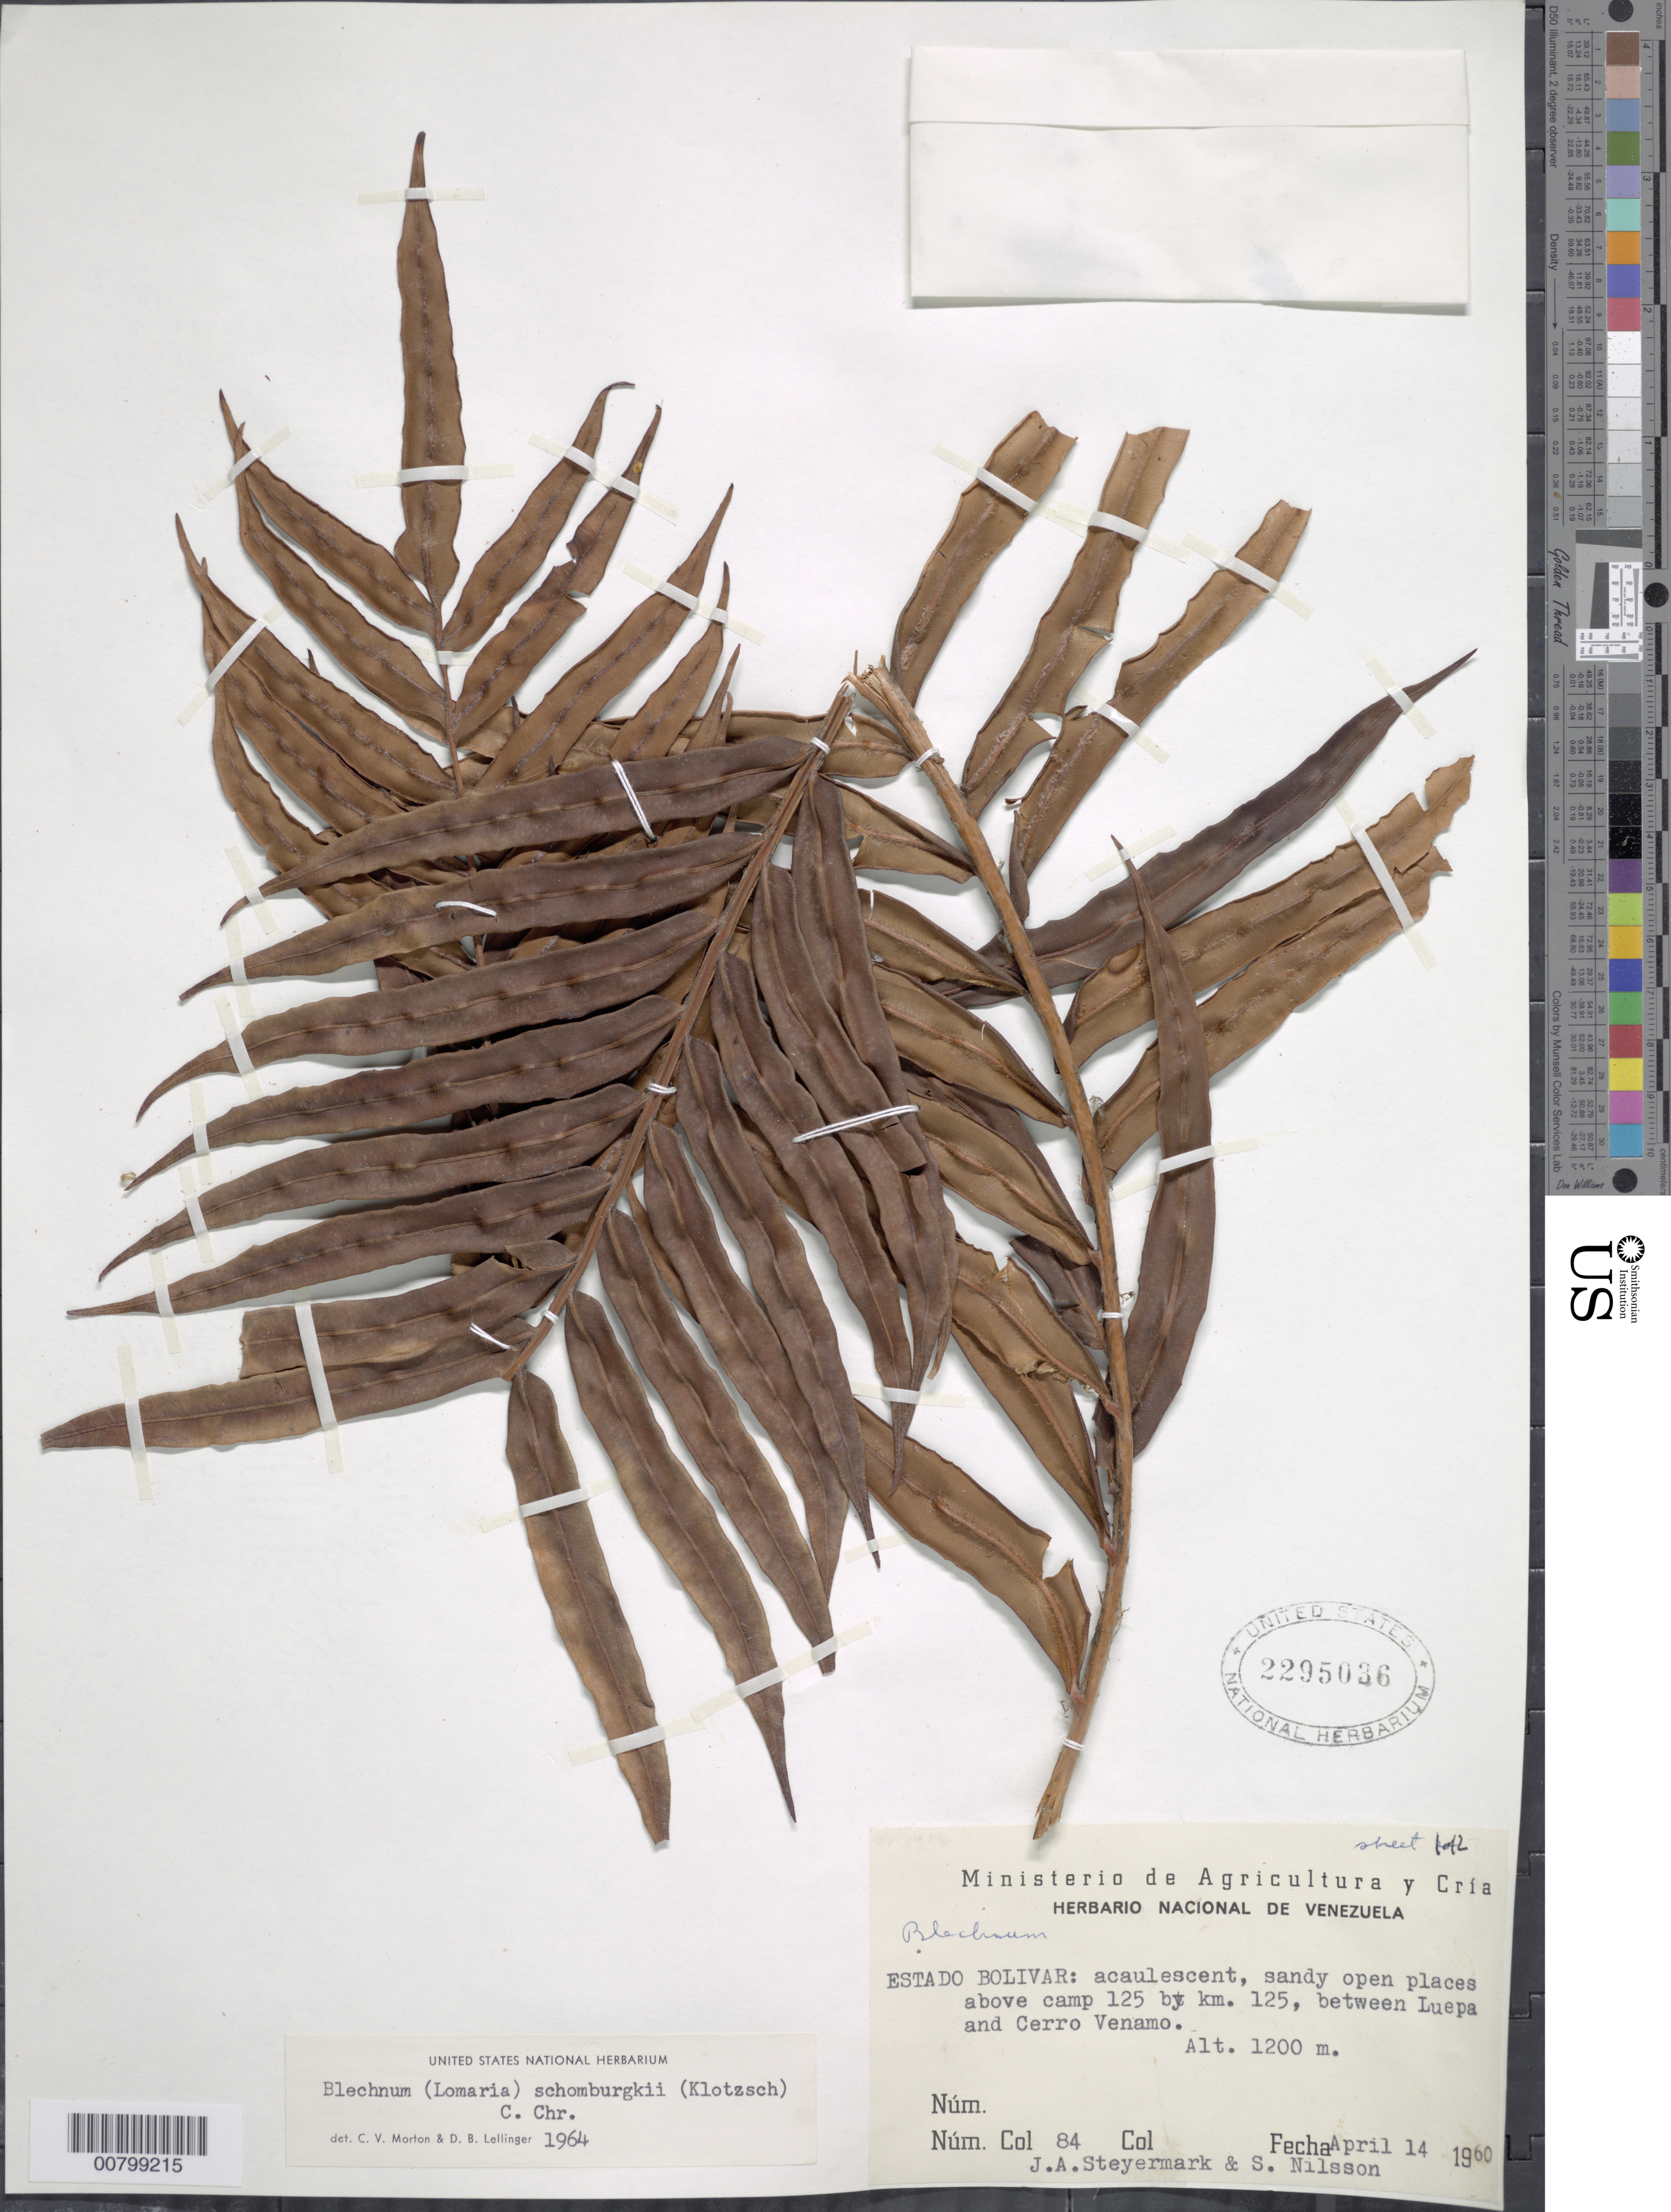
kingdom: Plantae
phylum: Tracheophyta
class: Polypodiopsida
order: Polypodiales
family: Blechnaceae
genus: Blechnum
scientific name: Blechnum schomburgkii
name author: (Klotzsch) C. Chr.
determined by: Morton, C. V.; Lellinger, D. B.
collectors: J. Steyermark & S. Nilsson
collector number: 60 84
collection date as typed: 14-Apr-60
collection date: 1960-04-14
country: Venezuela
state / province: Bolívar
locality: Luepa to Cerro Venamo, above campamento 125 at km 125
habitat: Sandy open places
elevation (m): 1200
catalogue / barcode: US 2295036